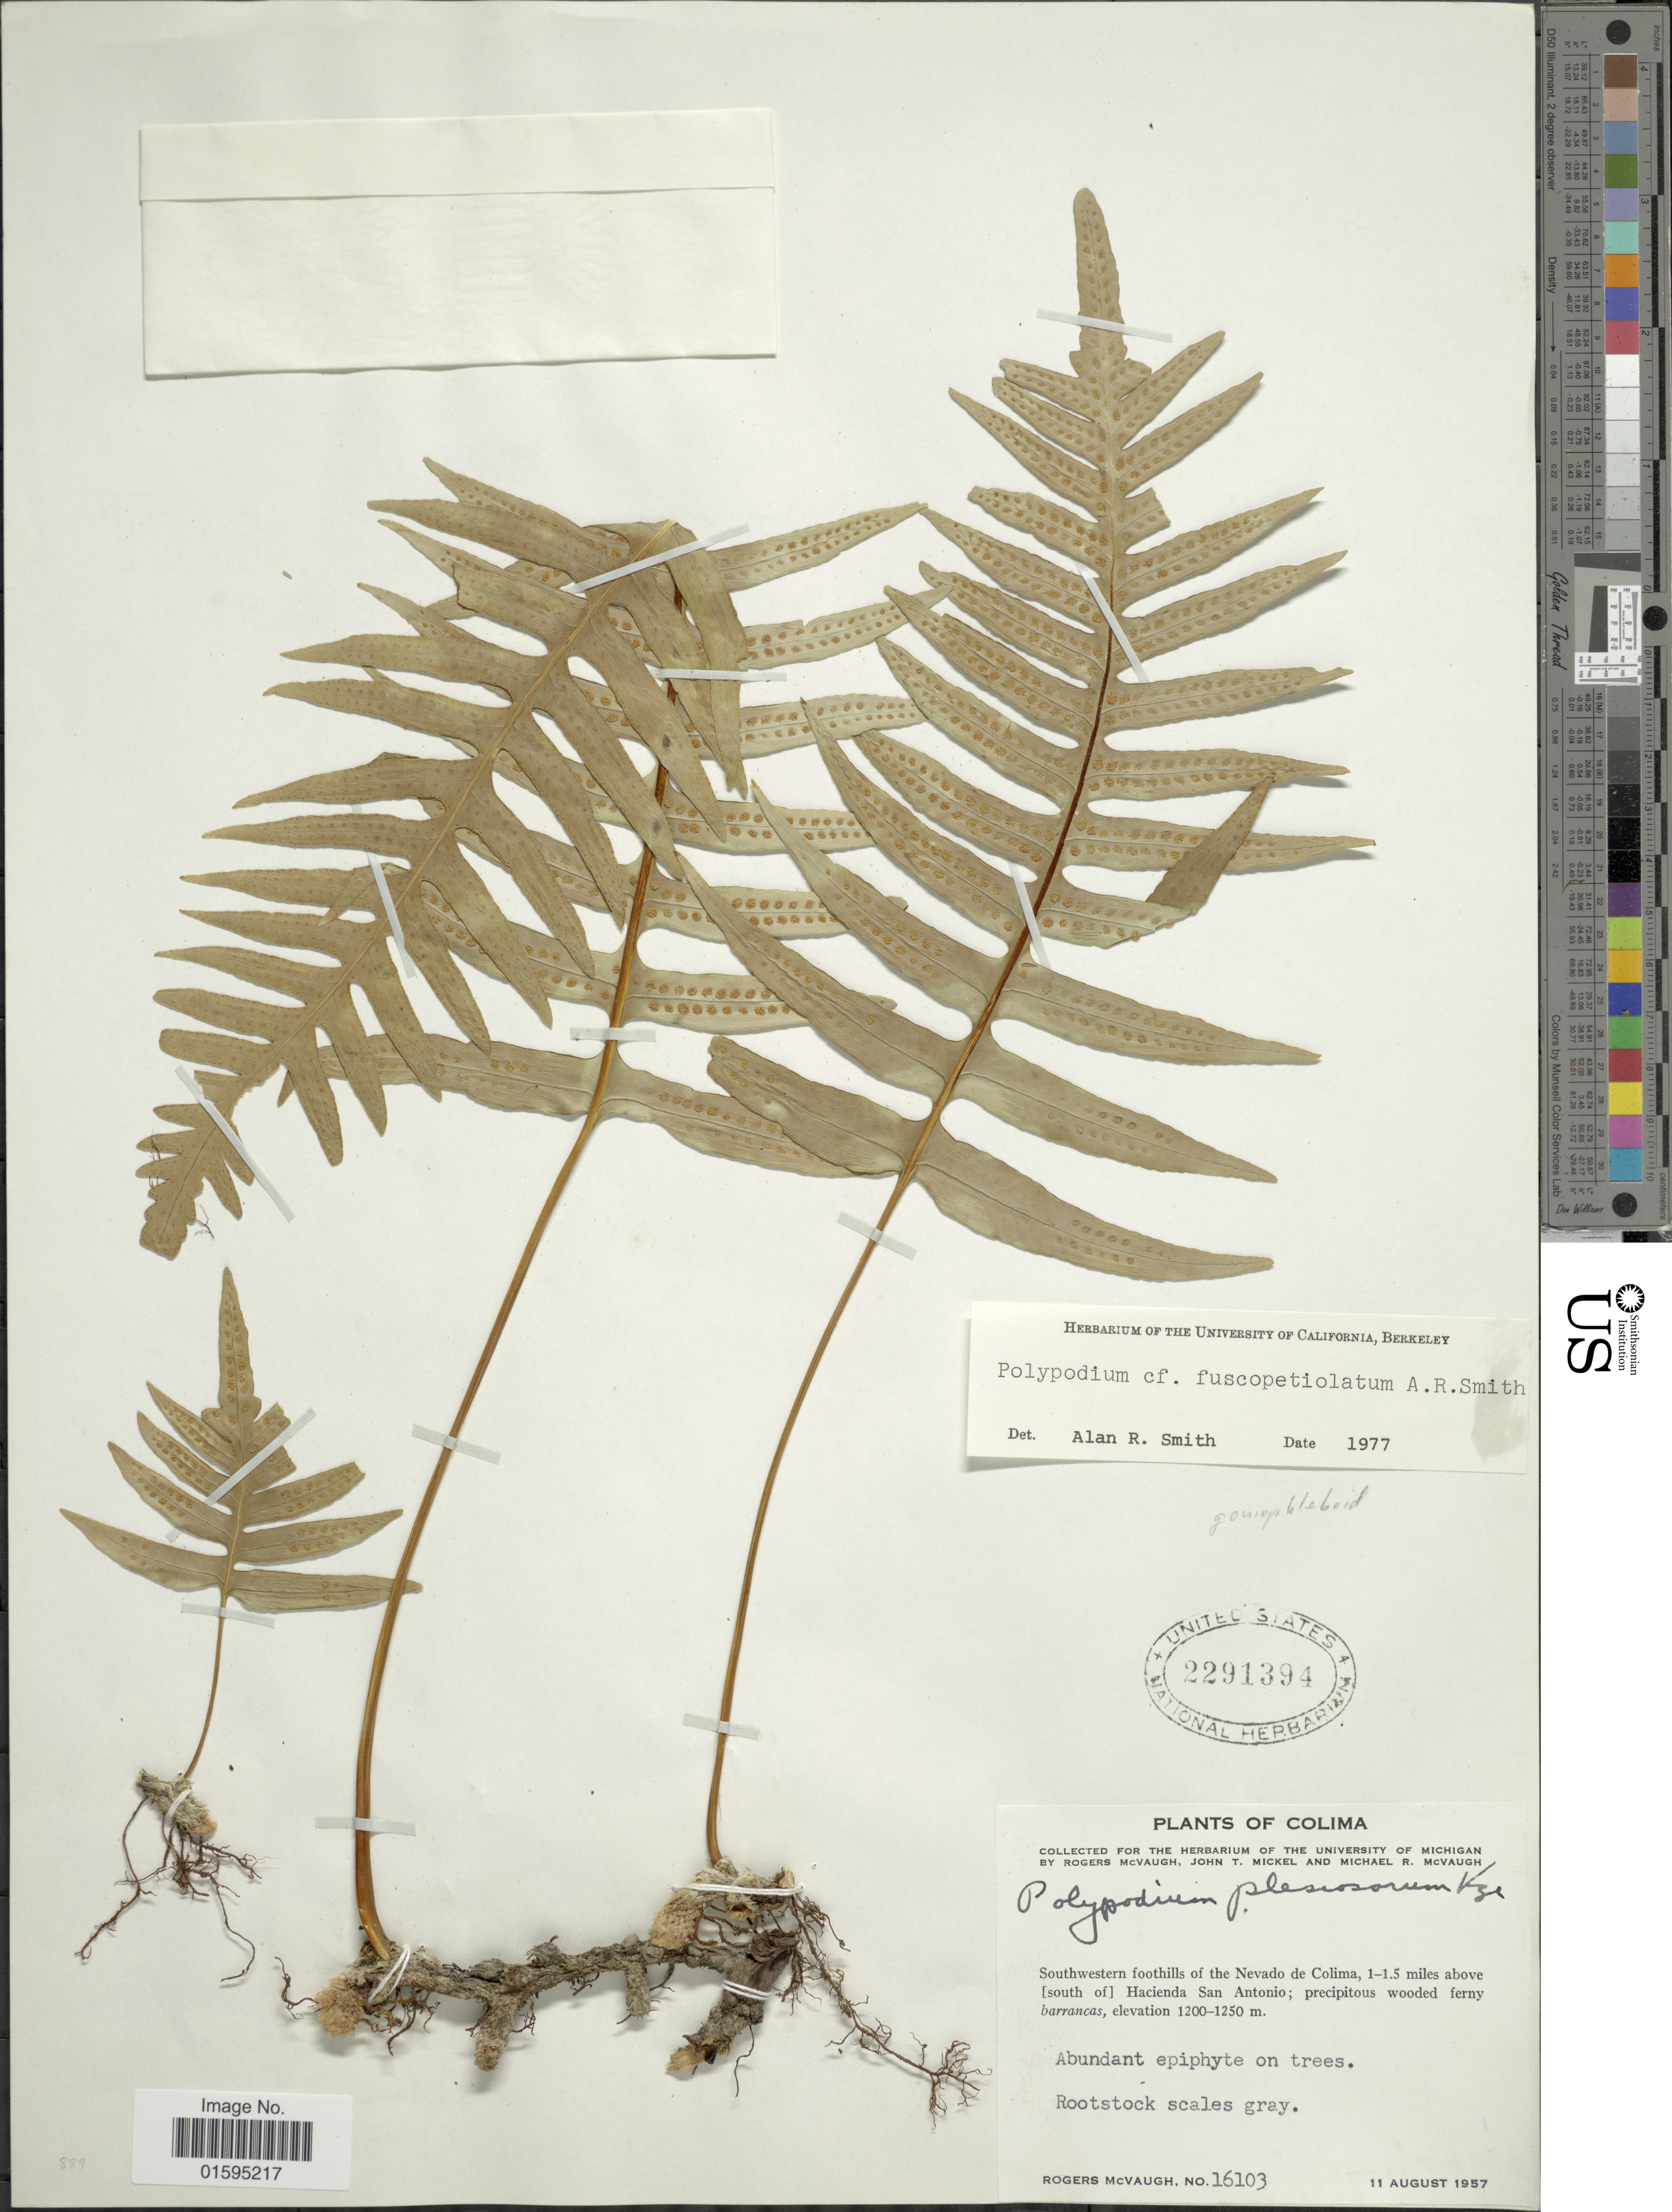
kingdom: Plantae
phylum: Tracheophyta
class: Polypodiopsida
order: Polypodiales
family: Polypodiaceae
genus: Polypodium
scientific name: Polypodium fuscopetiolatum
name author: A.R. Sm.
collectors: R. McVaugh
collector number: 16103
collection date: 1957-08-11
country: Mexico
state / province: Colima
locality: Southwestern foothills of the Nevado de Colima, 1-1.5 miles above [south of] Hacienda San Antonio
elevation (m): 1200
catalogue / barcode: US 2291394